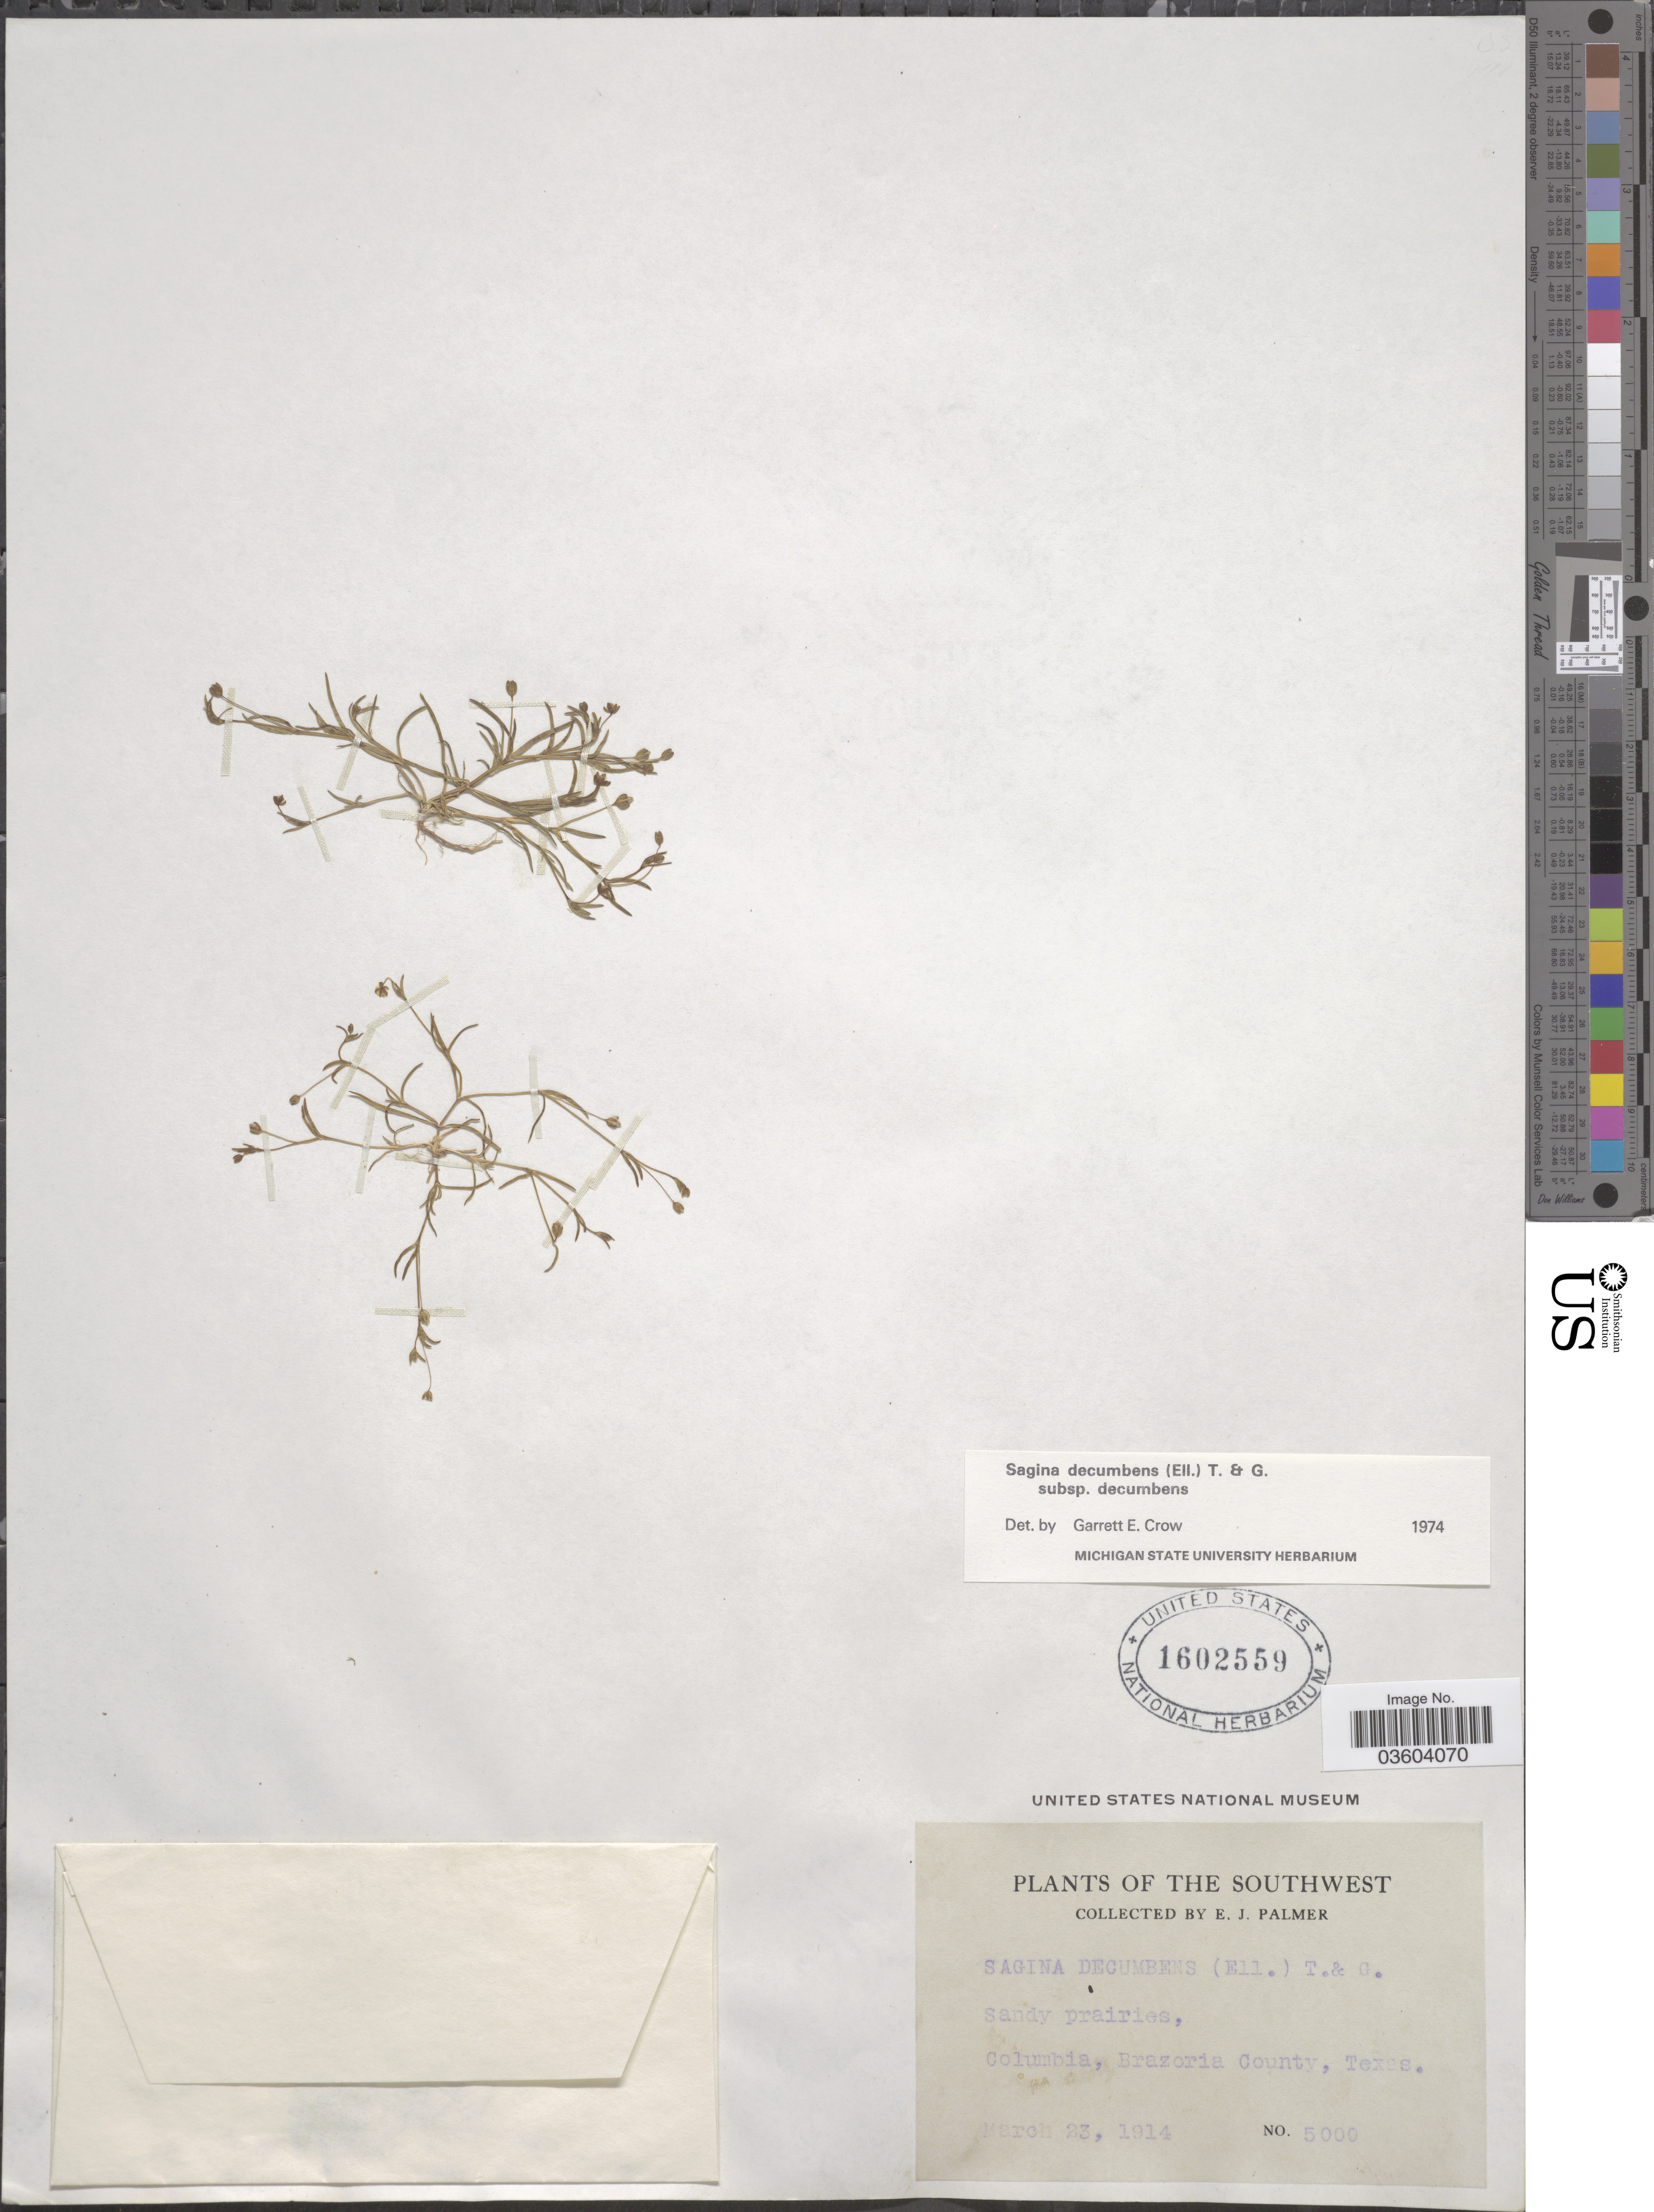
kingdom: Plantae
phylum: Tracheophyta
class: Magnoliopsida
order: Caryophyllales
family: Caryophyllaceae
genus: Sagina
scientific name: Sagina decumbens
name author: (Elliott) Torr. & A. Gray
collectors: E. J. Palmer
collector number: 5000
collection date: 1914-03-23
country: United States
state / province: Texas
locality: The Southwest. Columbia, Brazoria County.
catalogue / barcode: US 1602559